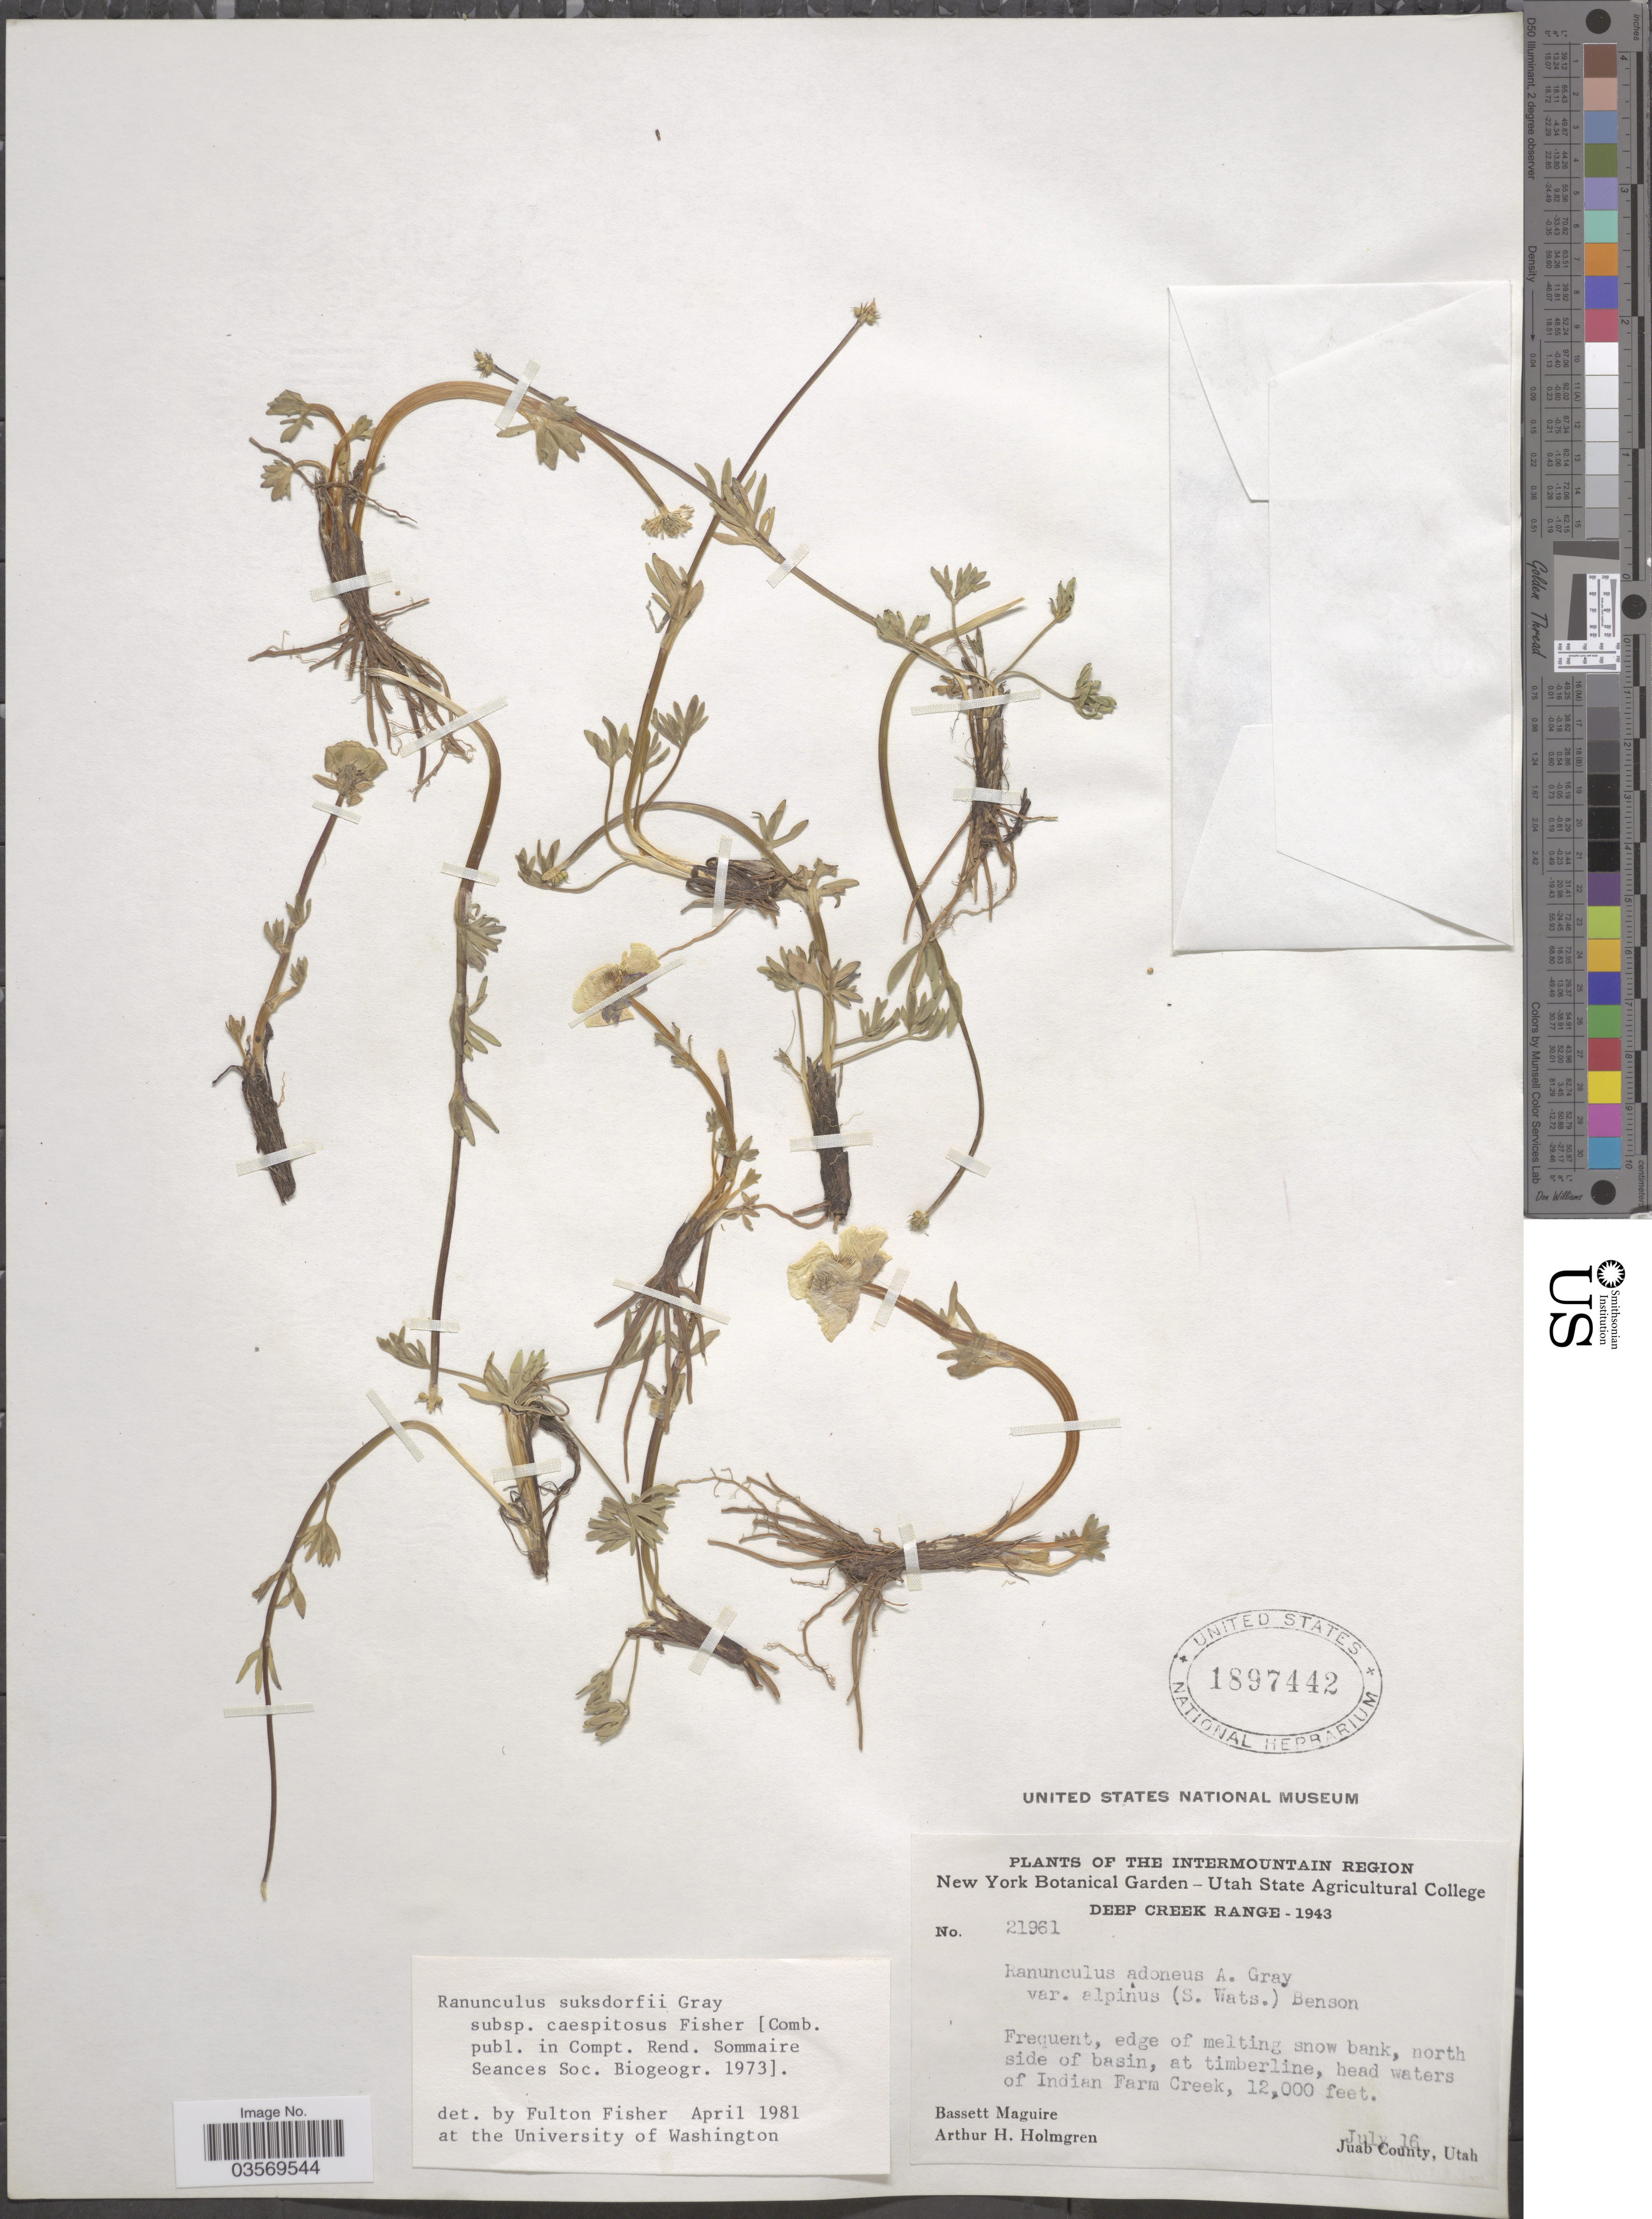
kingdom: Plantae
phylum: Tracheophyta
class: Magnoliopsida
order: Ranunculales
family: Ranunculaceae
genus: Ranunculus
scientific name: Ranunculus suksdorfii subsp. caespitosus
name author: F.J.F. Fisher et al.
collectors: B. Maguire & A. H. Holmgren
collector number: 21961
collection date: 1943-07-16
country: United States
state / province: Utah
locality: The Intermountain Region. Deep Creek Range. North side of basin, at timberline, head waters of Indian Farm Creek. Juab County.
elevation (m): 3658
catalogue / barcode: US 1897442